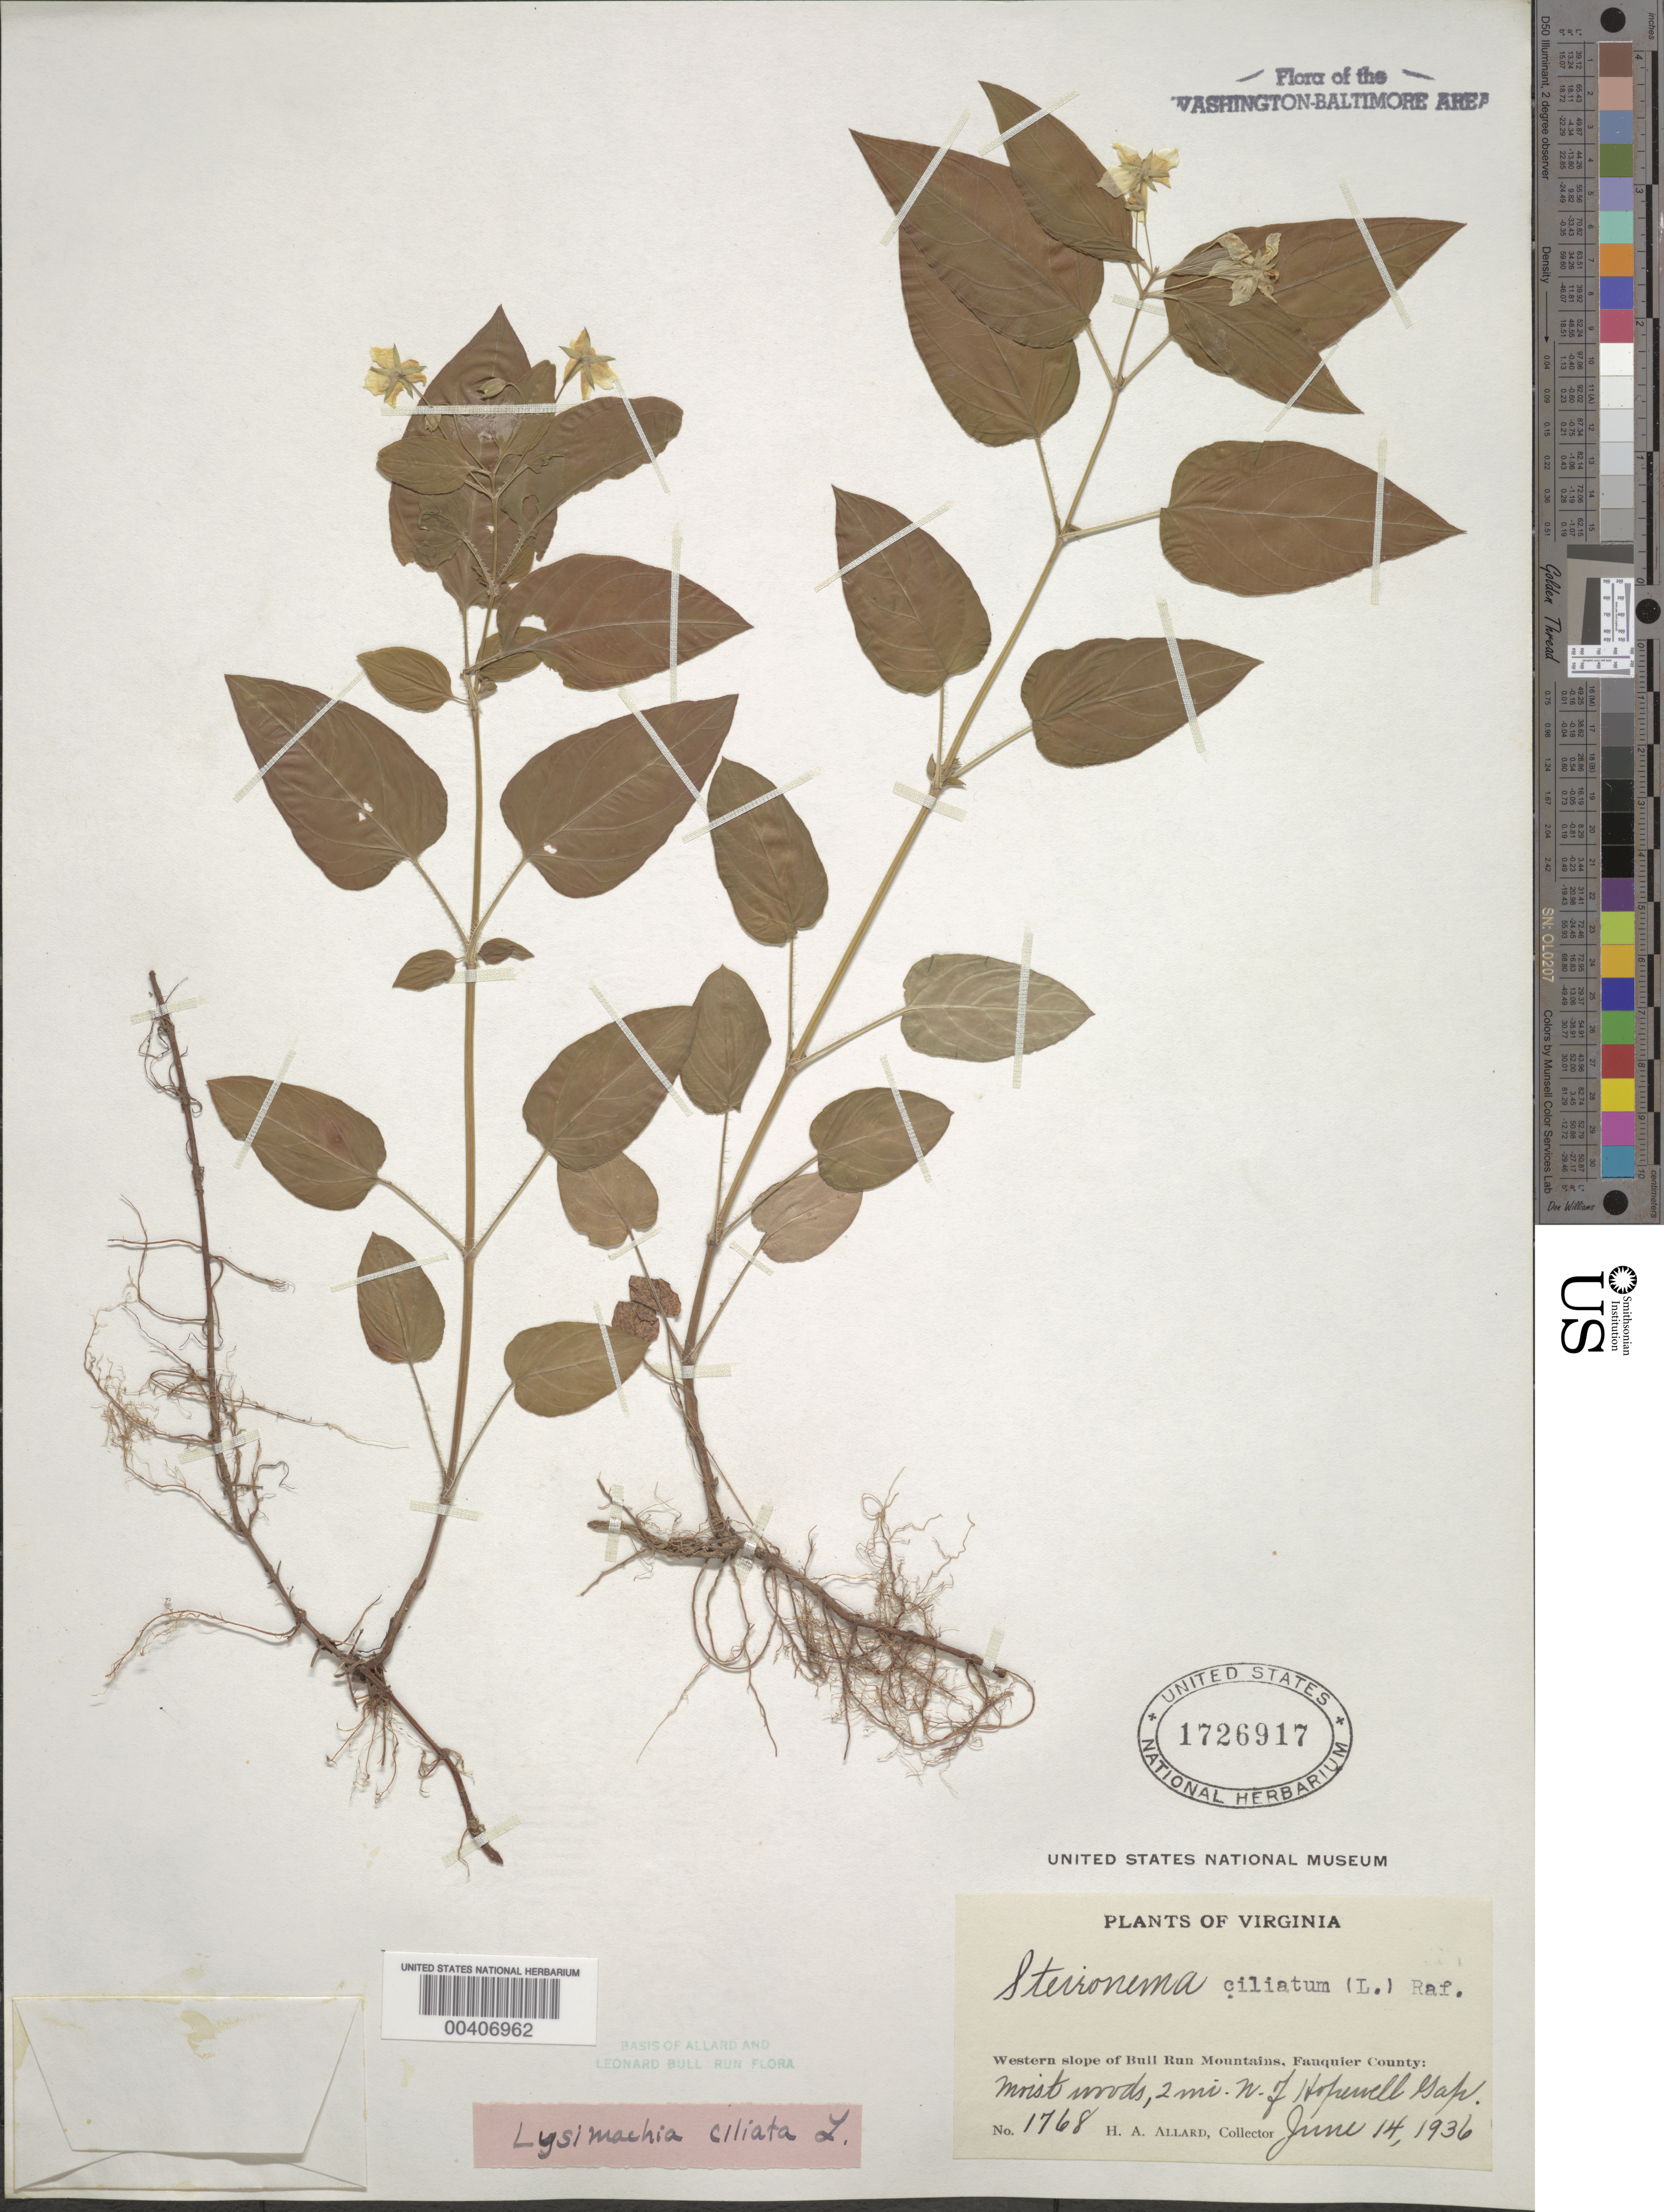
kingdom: Plantae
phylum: Tracheophyta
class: Magnoliopsida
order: Ericales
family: Primulaceae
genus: Lysimachia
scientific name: Lysimachia ciliata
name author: L.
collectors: H. A. Allard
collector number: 1768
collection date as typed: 14 Jun 1936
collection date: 1936-06-14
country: United States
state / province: Virginia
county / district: Fauquier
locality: North of Hopewell Gap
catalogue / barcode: US 1726917